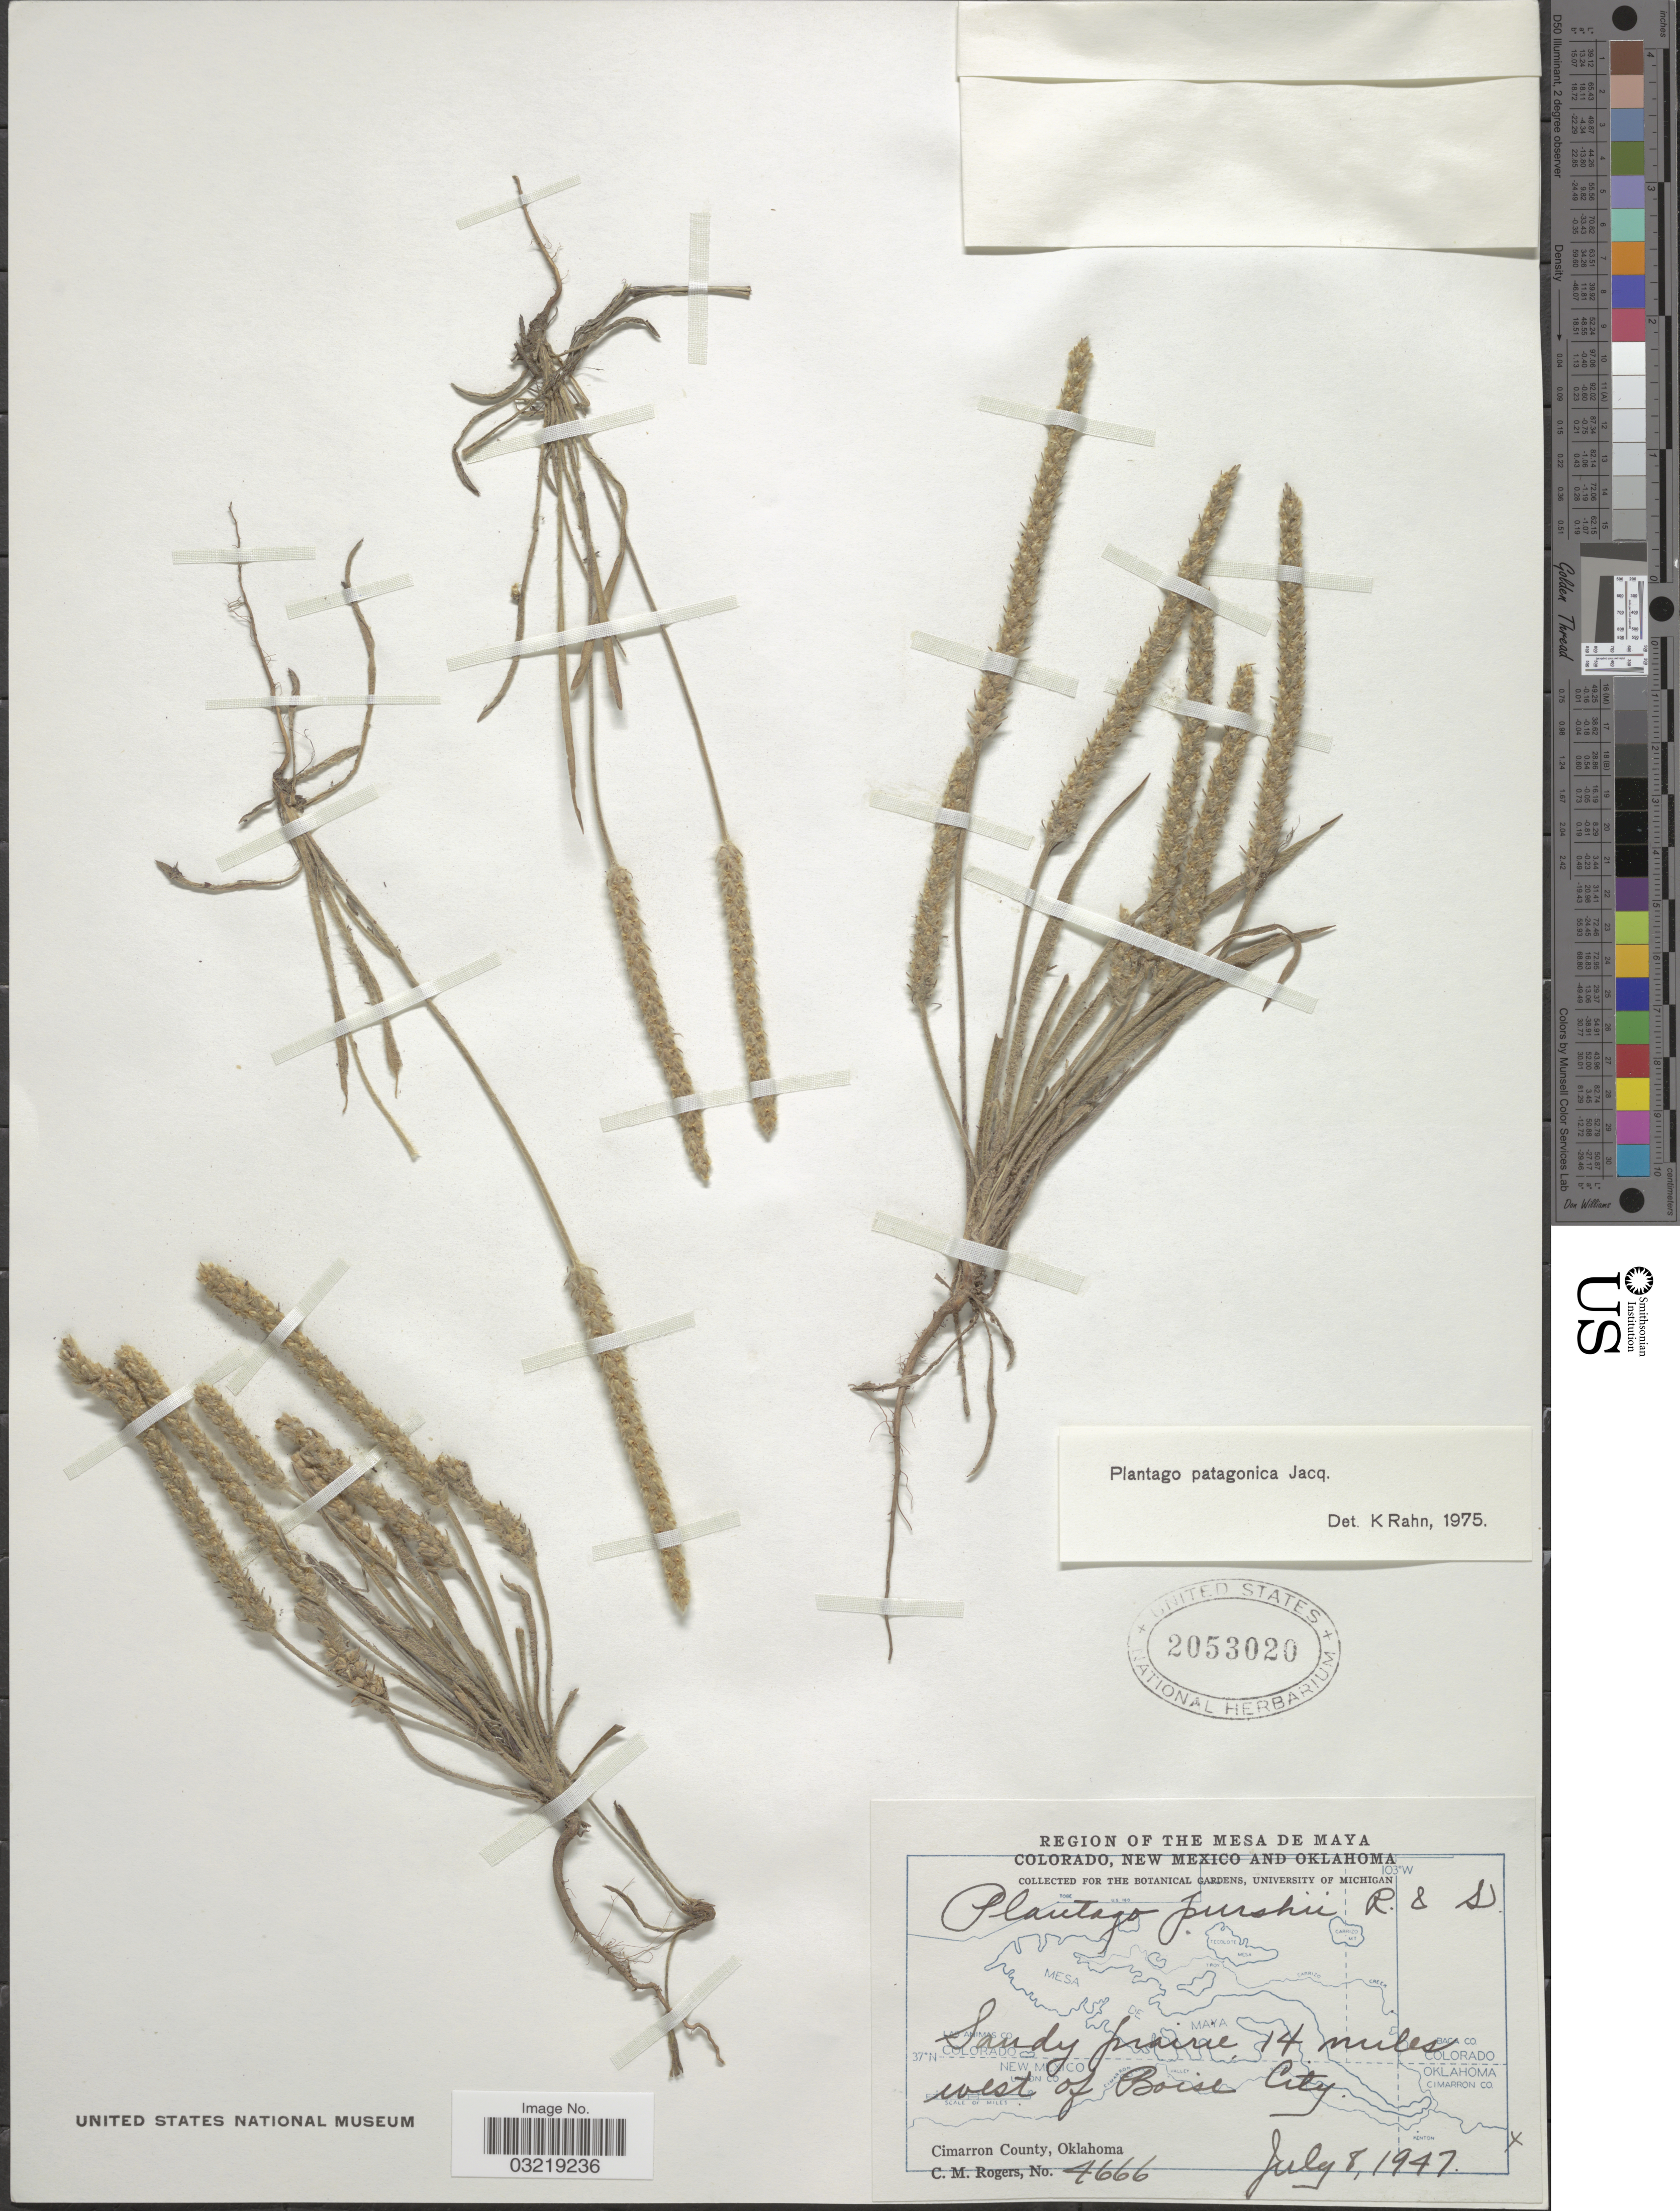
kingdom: Plantae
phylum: Tracheophyta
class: Magnoliopsida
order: Lamiales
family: Plantaginaceae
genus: Plantago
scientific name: Plantago patagonica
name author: Jacq.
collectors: C. M. Rogers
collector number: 4666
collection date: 1947-07-08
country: United States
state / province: Oklahoma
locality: Region of the Mesa de Maya. Sandy prairie 14 miles west of Boise City.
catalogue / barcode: US 2053020